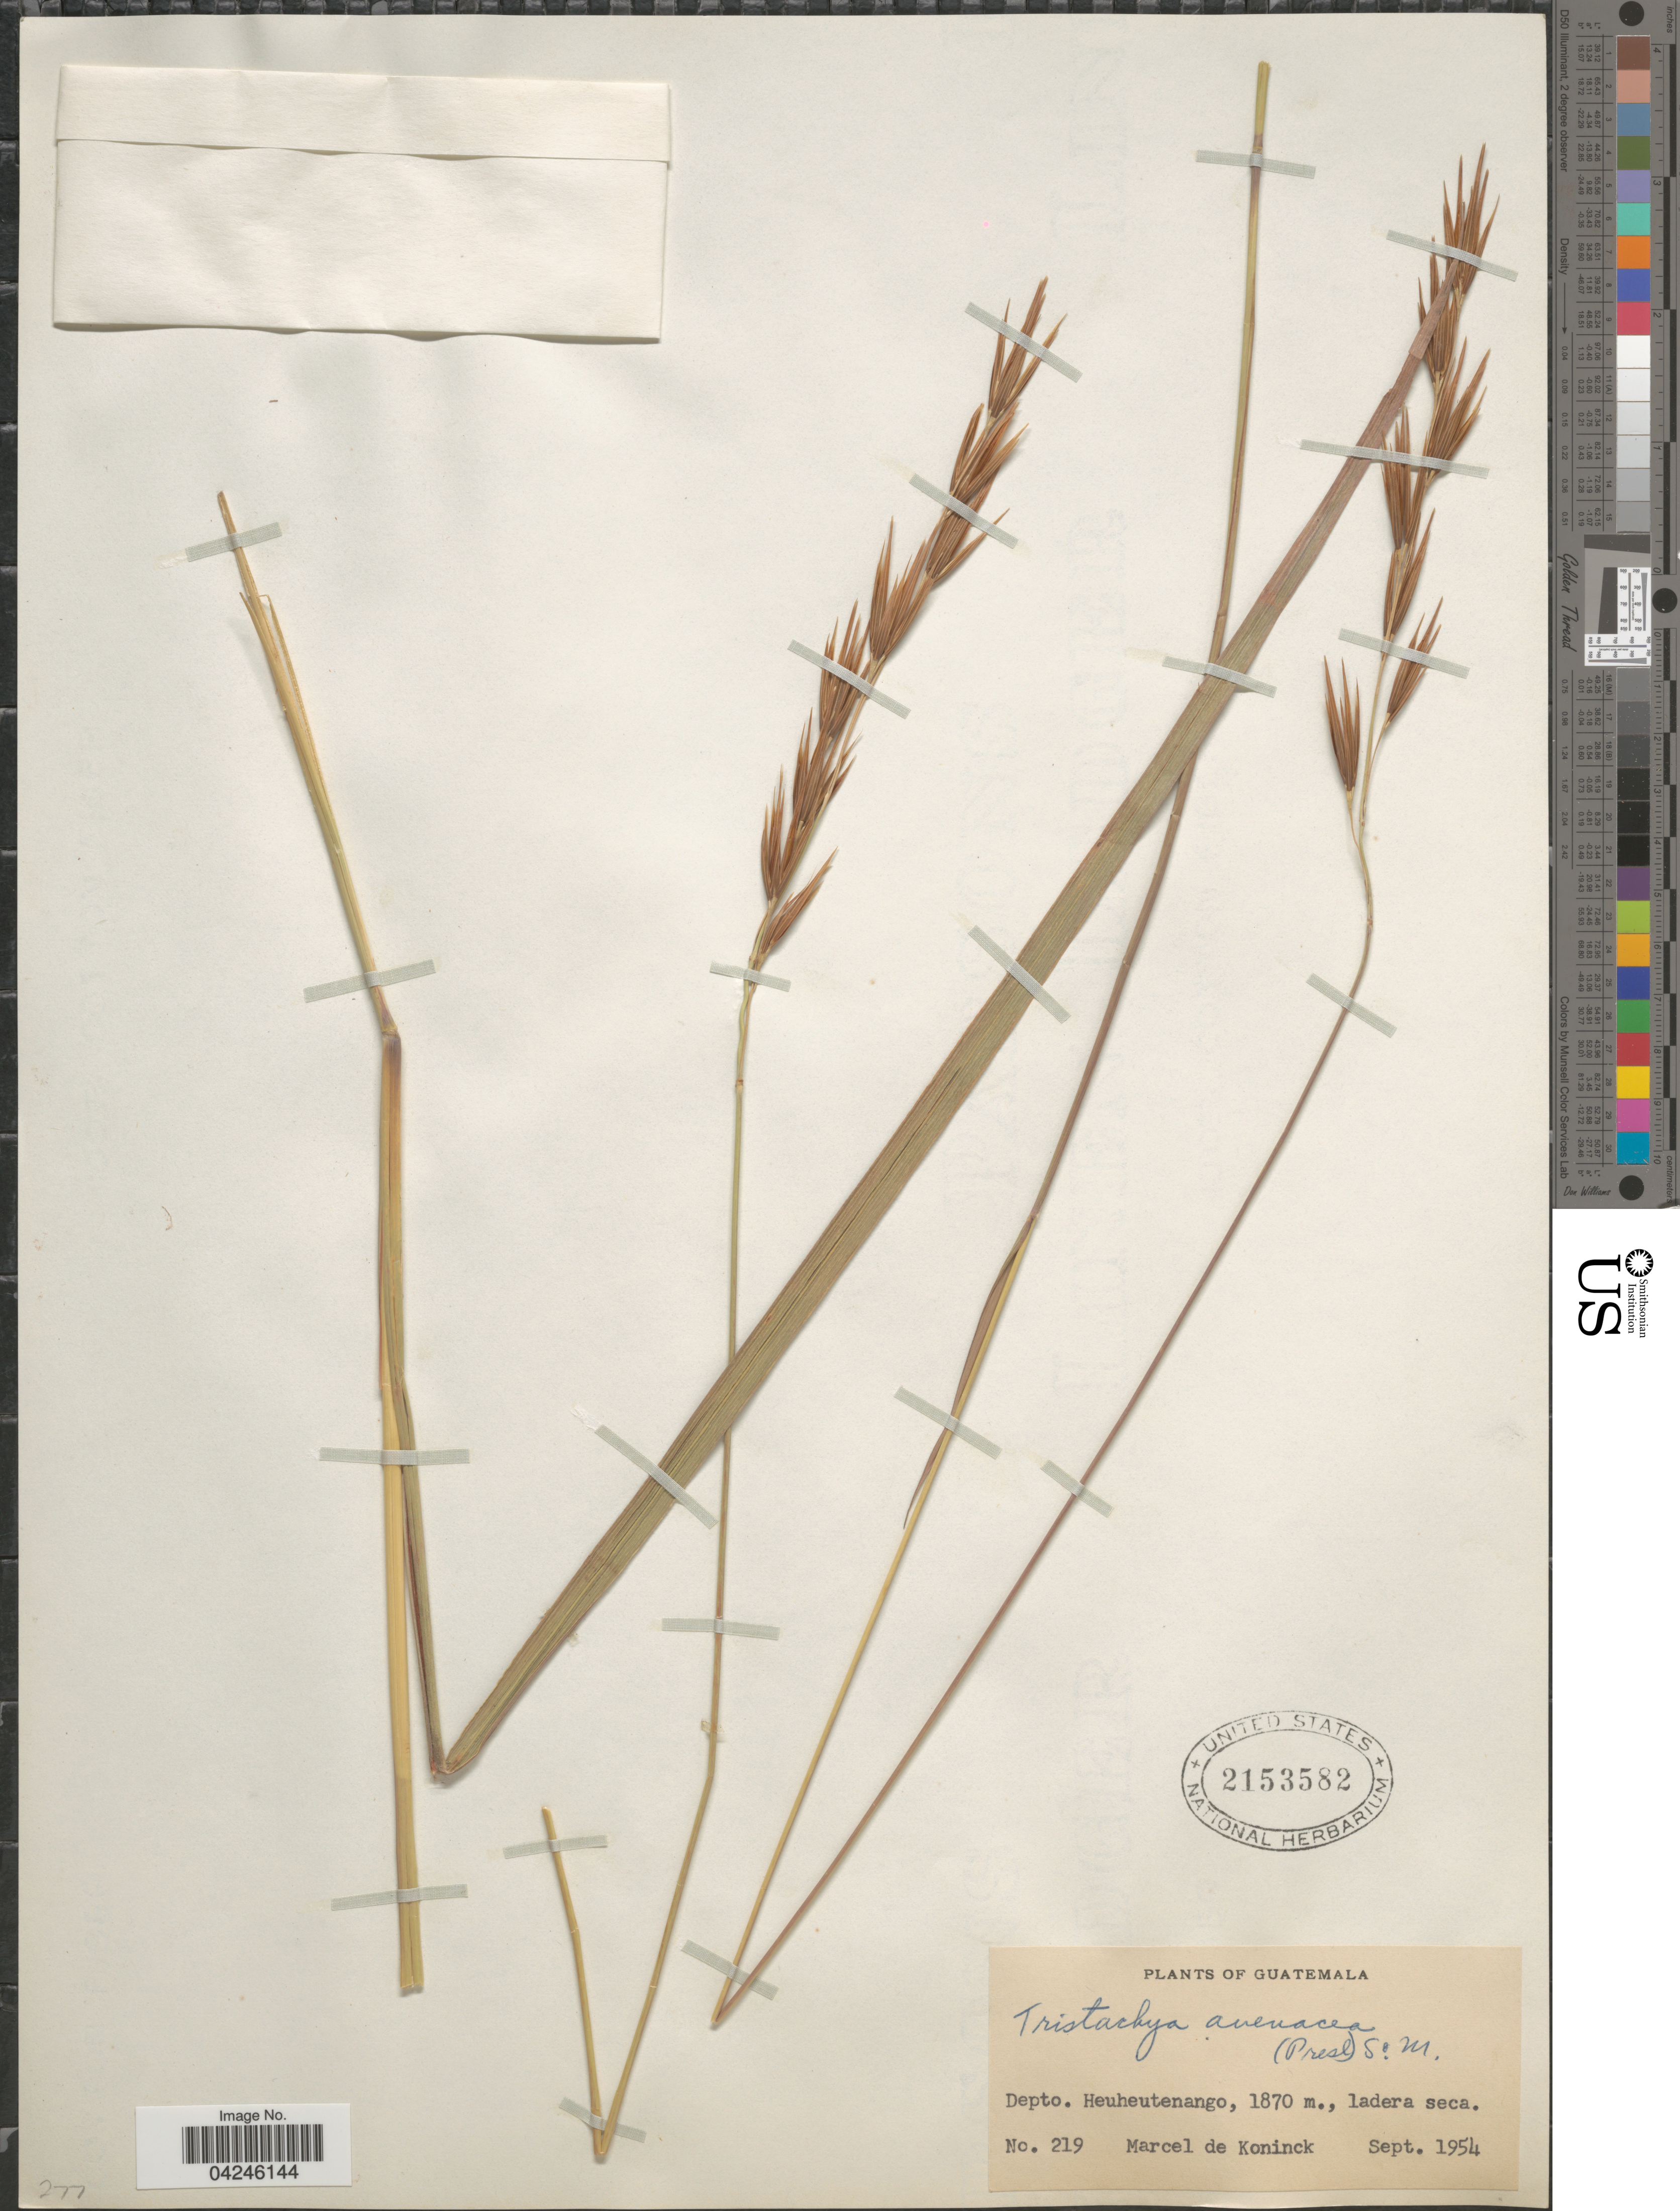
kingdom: Plantae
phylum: Tracheophyta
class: Liliopsida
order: Poales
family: Poaceae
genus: Tristachya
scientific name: Tristachya avenacea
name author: Scribn. & Merr.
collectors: M. Koninck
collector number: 219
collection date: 1954-09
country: Guatemala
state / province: Huehuetenango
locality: Depto. Heuheutenango, ladera seca.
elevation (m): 1870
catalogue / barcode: US 2153582